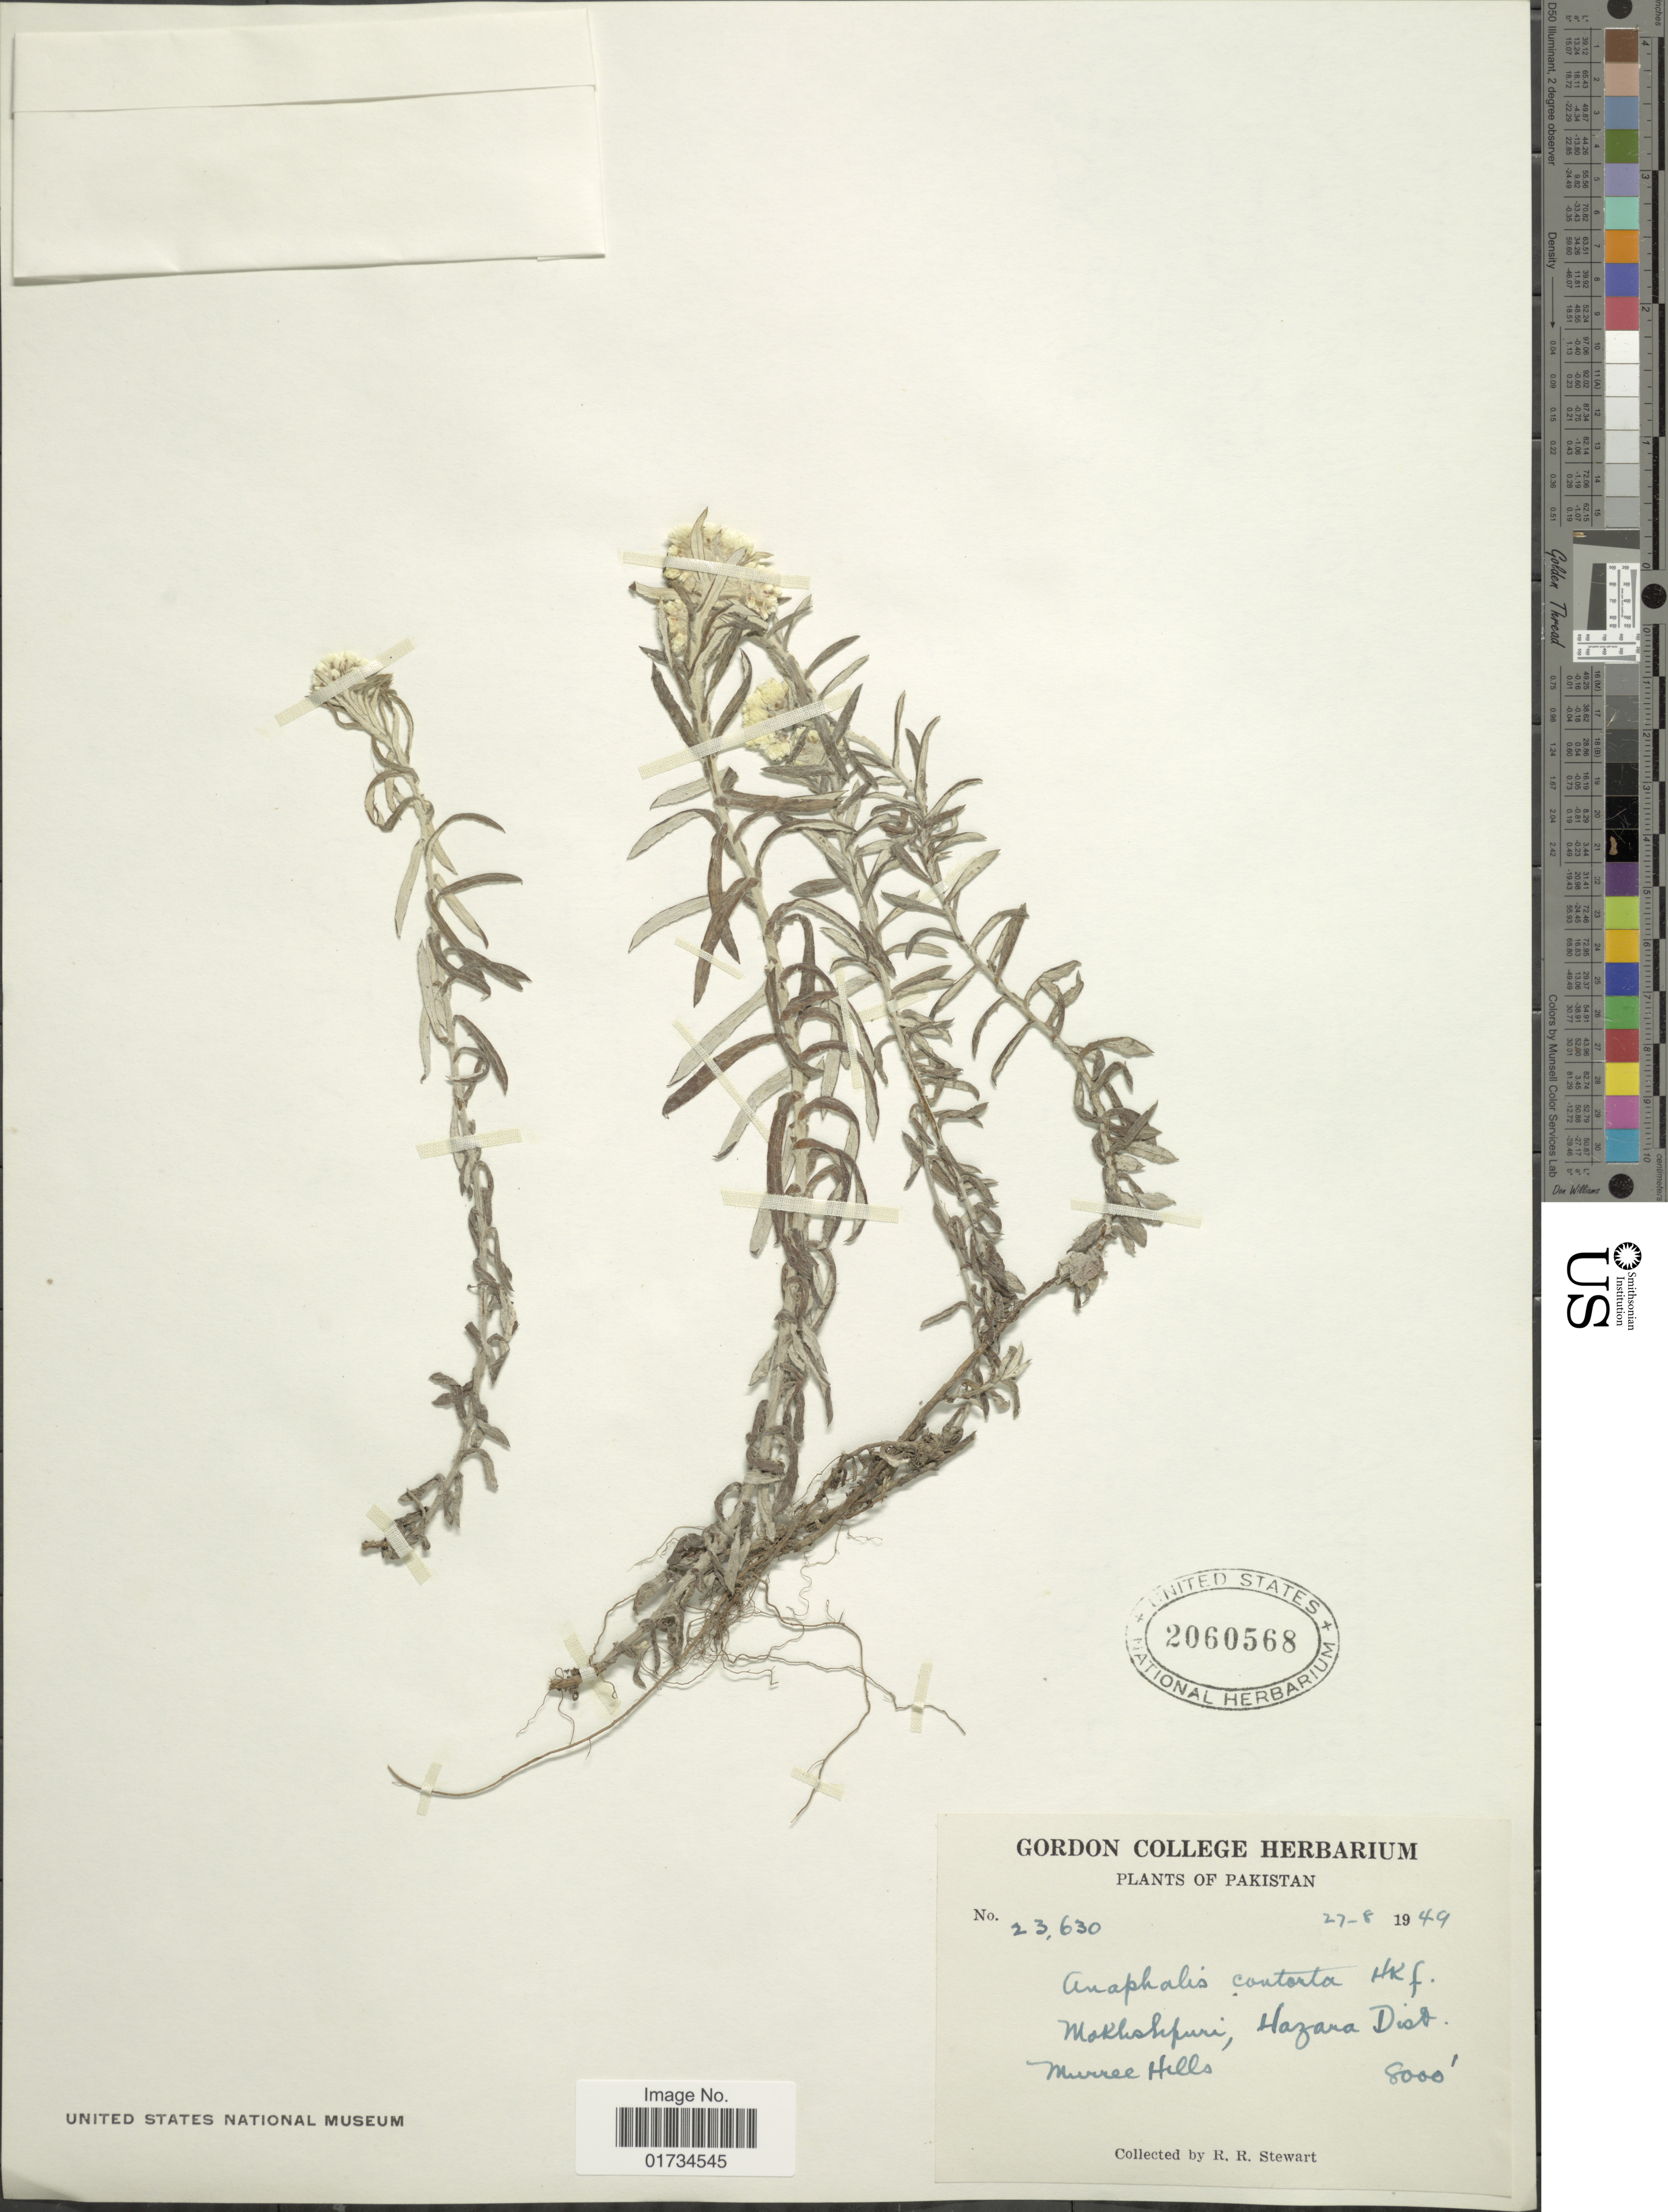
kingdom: Plantae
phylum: Tracheophyta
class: Magnoliopsida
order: Asterales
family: Asteraceae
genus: Anaphalis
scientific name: Anaphalis contorta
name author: (D. Don) Hook. f.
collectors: R. R. Stewart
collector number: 23630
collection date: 1949-08-27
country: Pakistan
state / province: Khyber Pakhtunkhwa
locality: Pakistan. Mokhshpuri, Hazara Dist. Murree Hills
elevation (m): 2438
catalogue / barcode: US 2060568